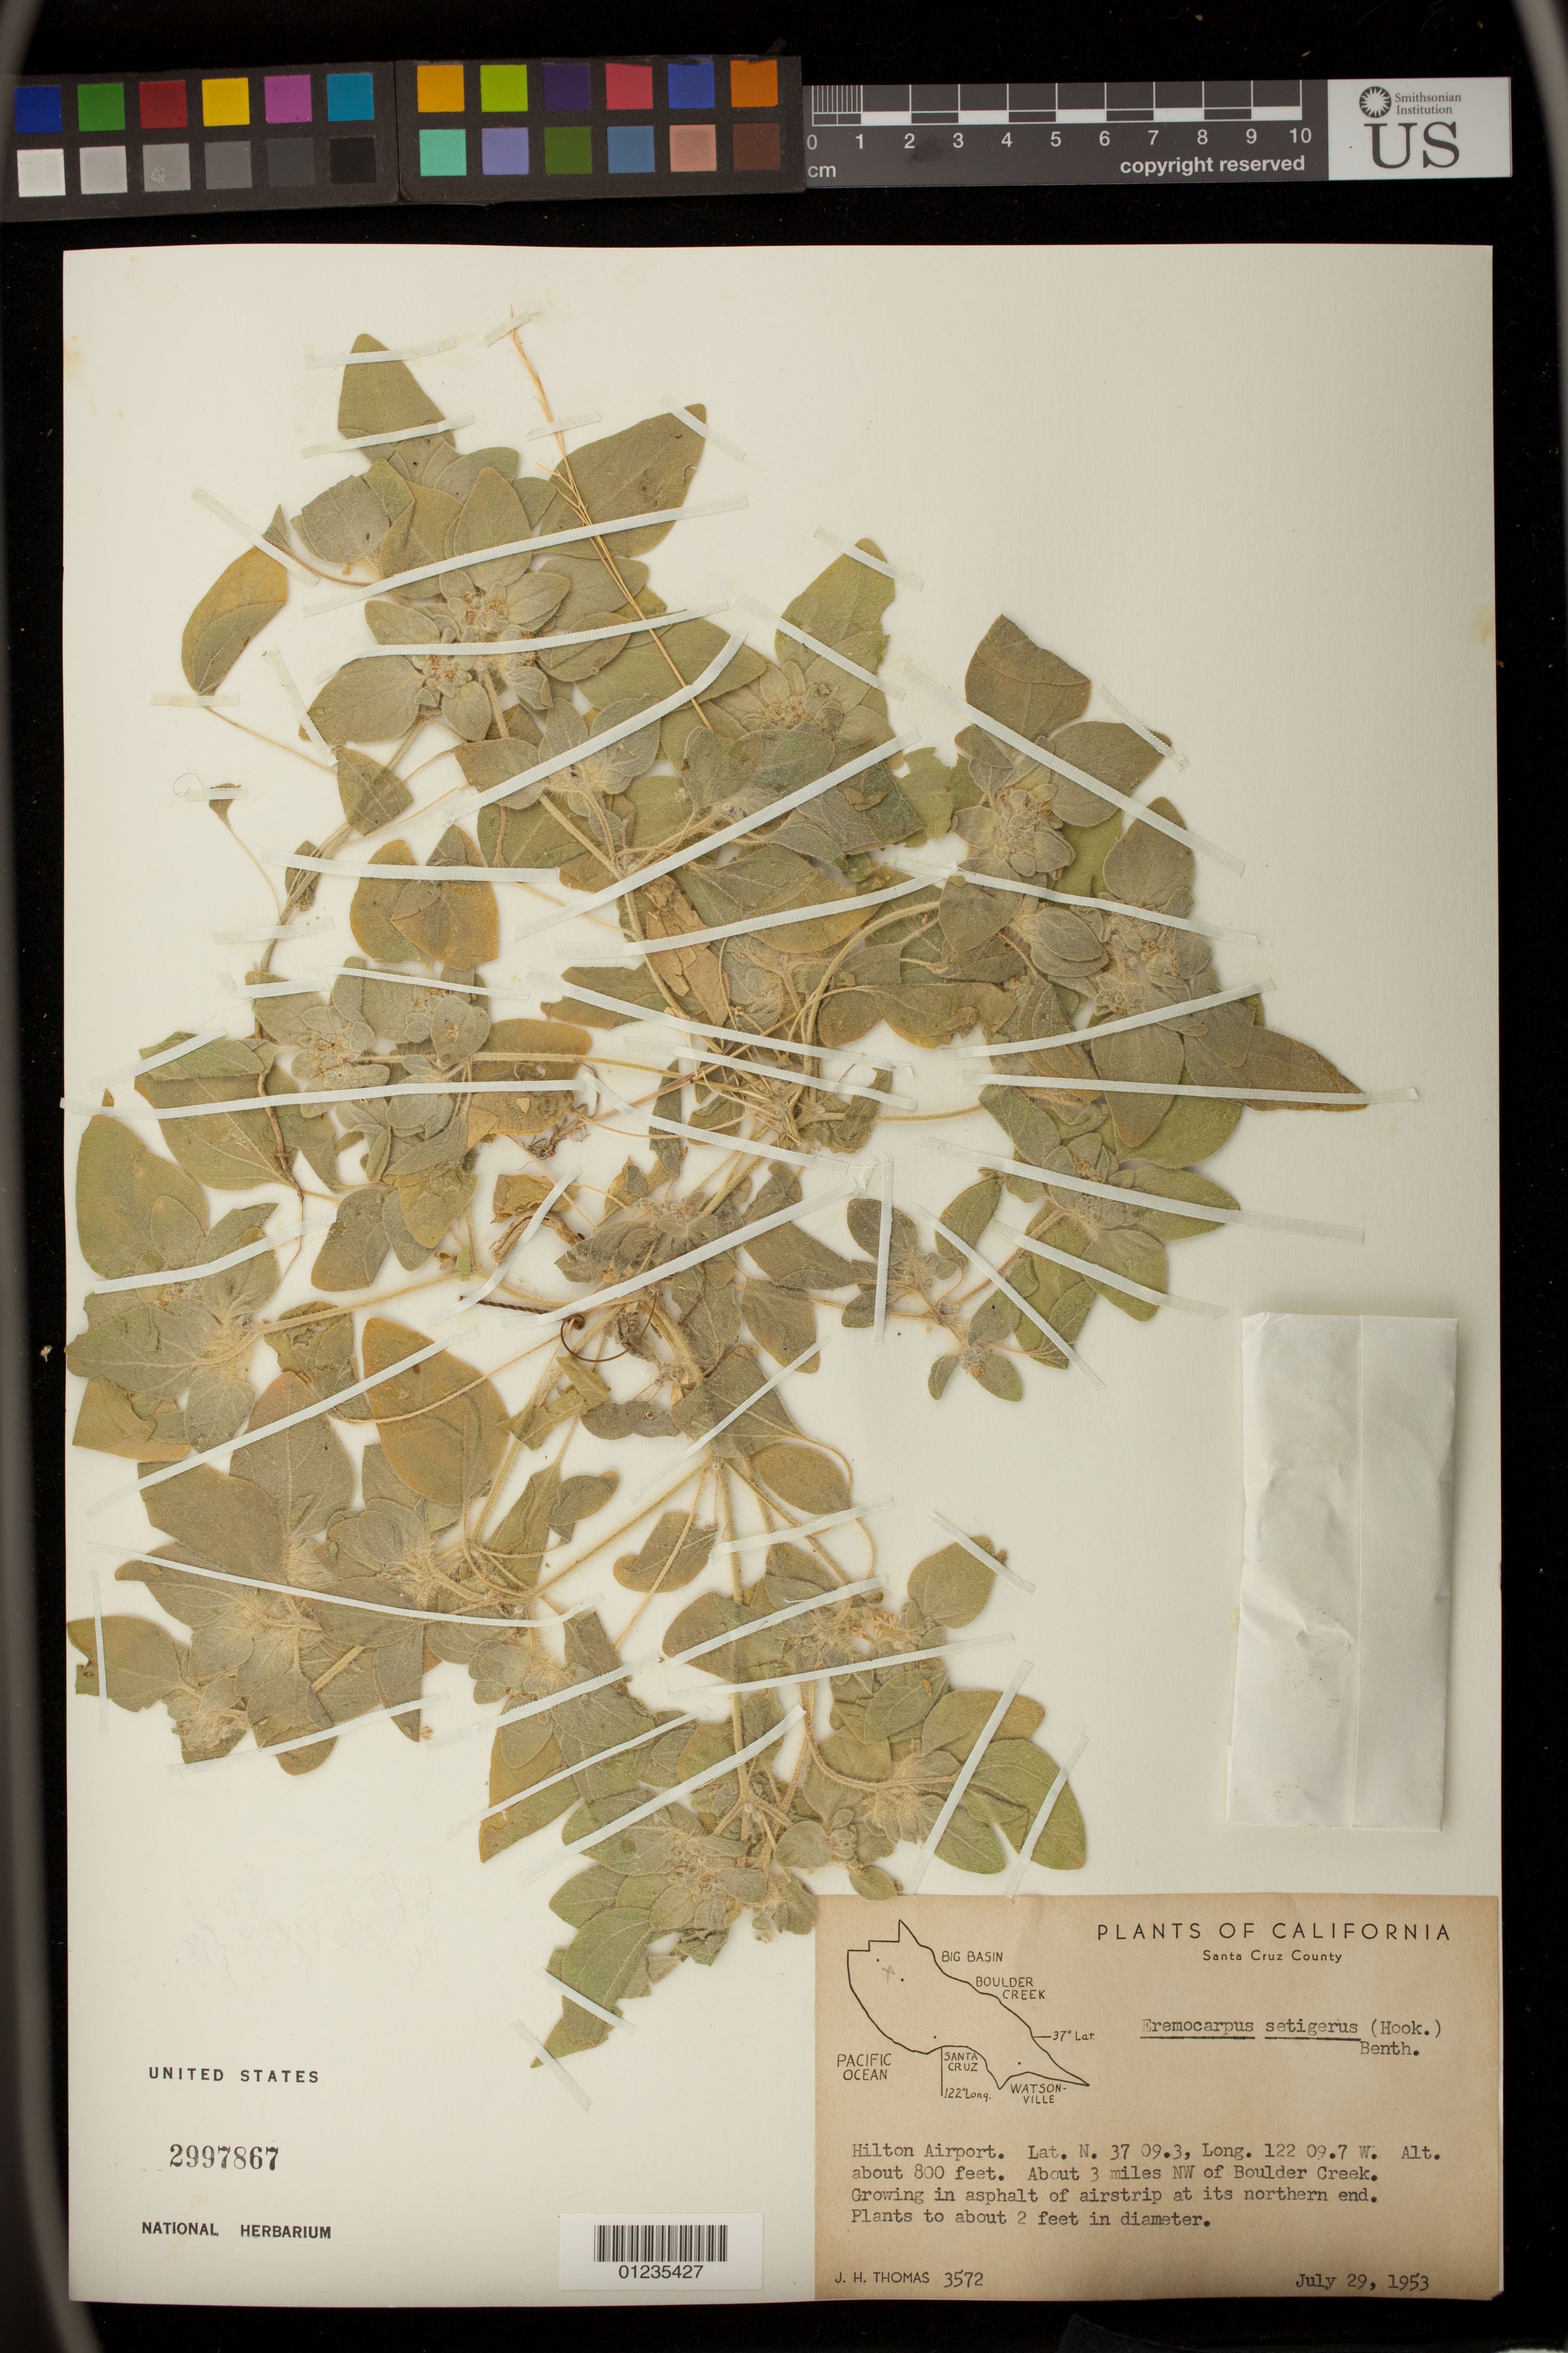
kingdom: Plantae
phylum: Tracheophyta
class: Magnoliopsida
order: Malpighiales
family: Euphorbiaceae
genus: Eremocarpus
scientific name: Eremocarpus setigerus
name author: (Hook.) Benth.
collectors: J. H. Thomas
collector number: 3572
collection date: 1953-07-29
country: United States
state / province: California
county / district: Santa Cruz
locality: Hilton Airport, about 3 miles NW of Boulder Creek.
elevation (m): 244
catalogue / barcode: US 2997867